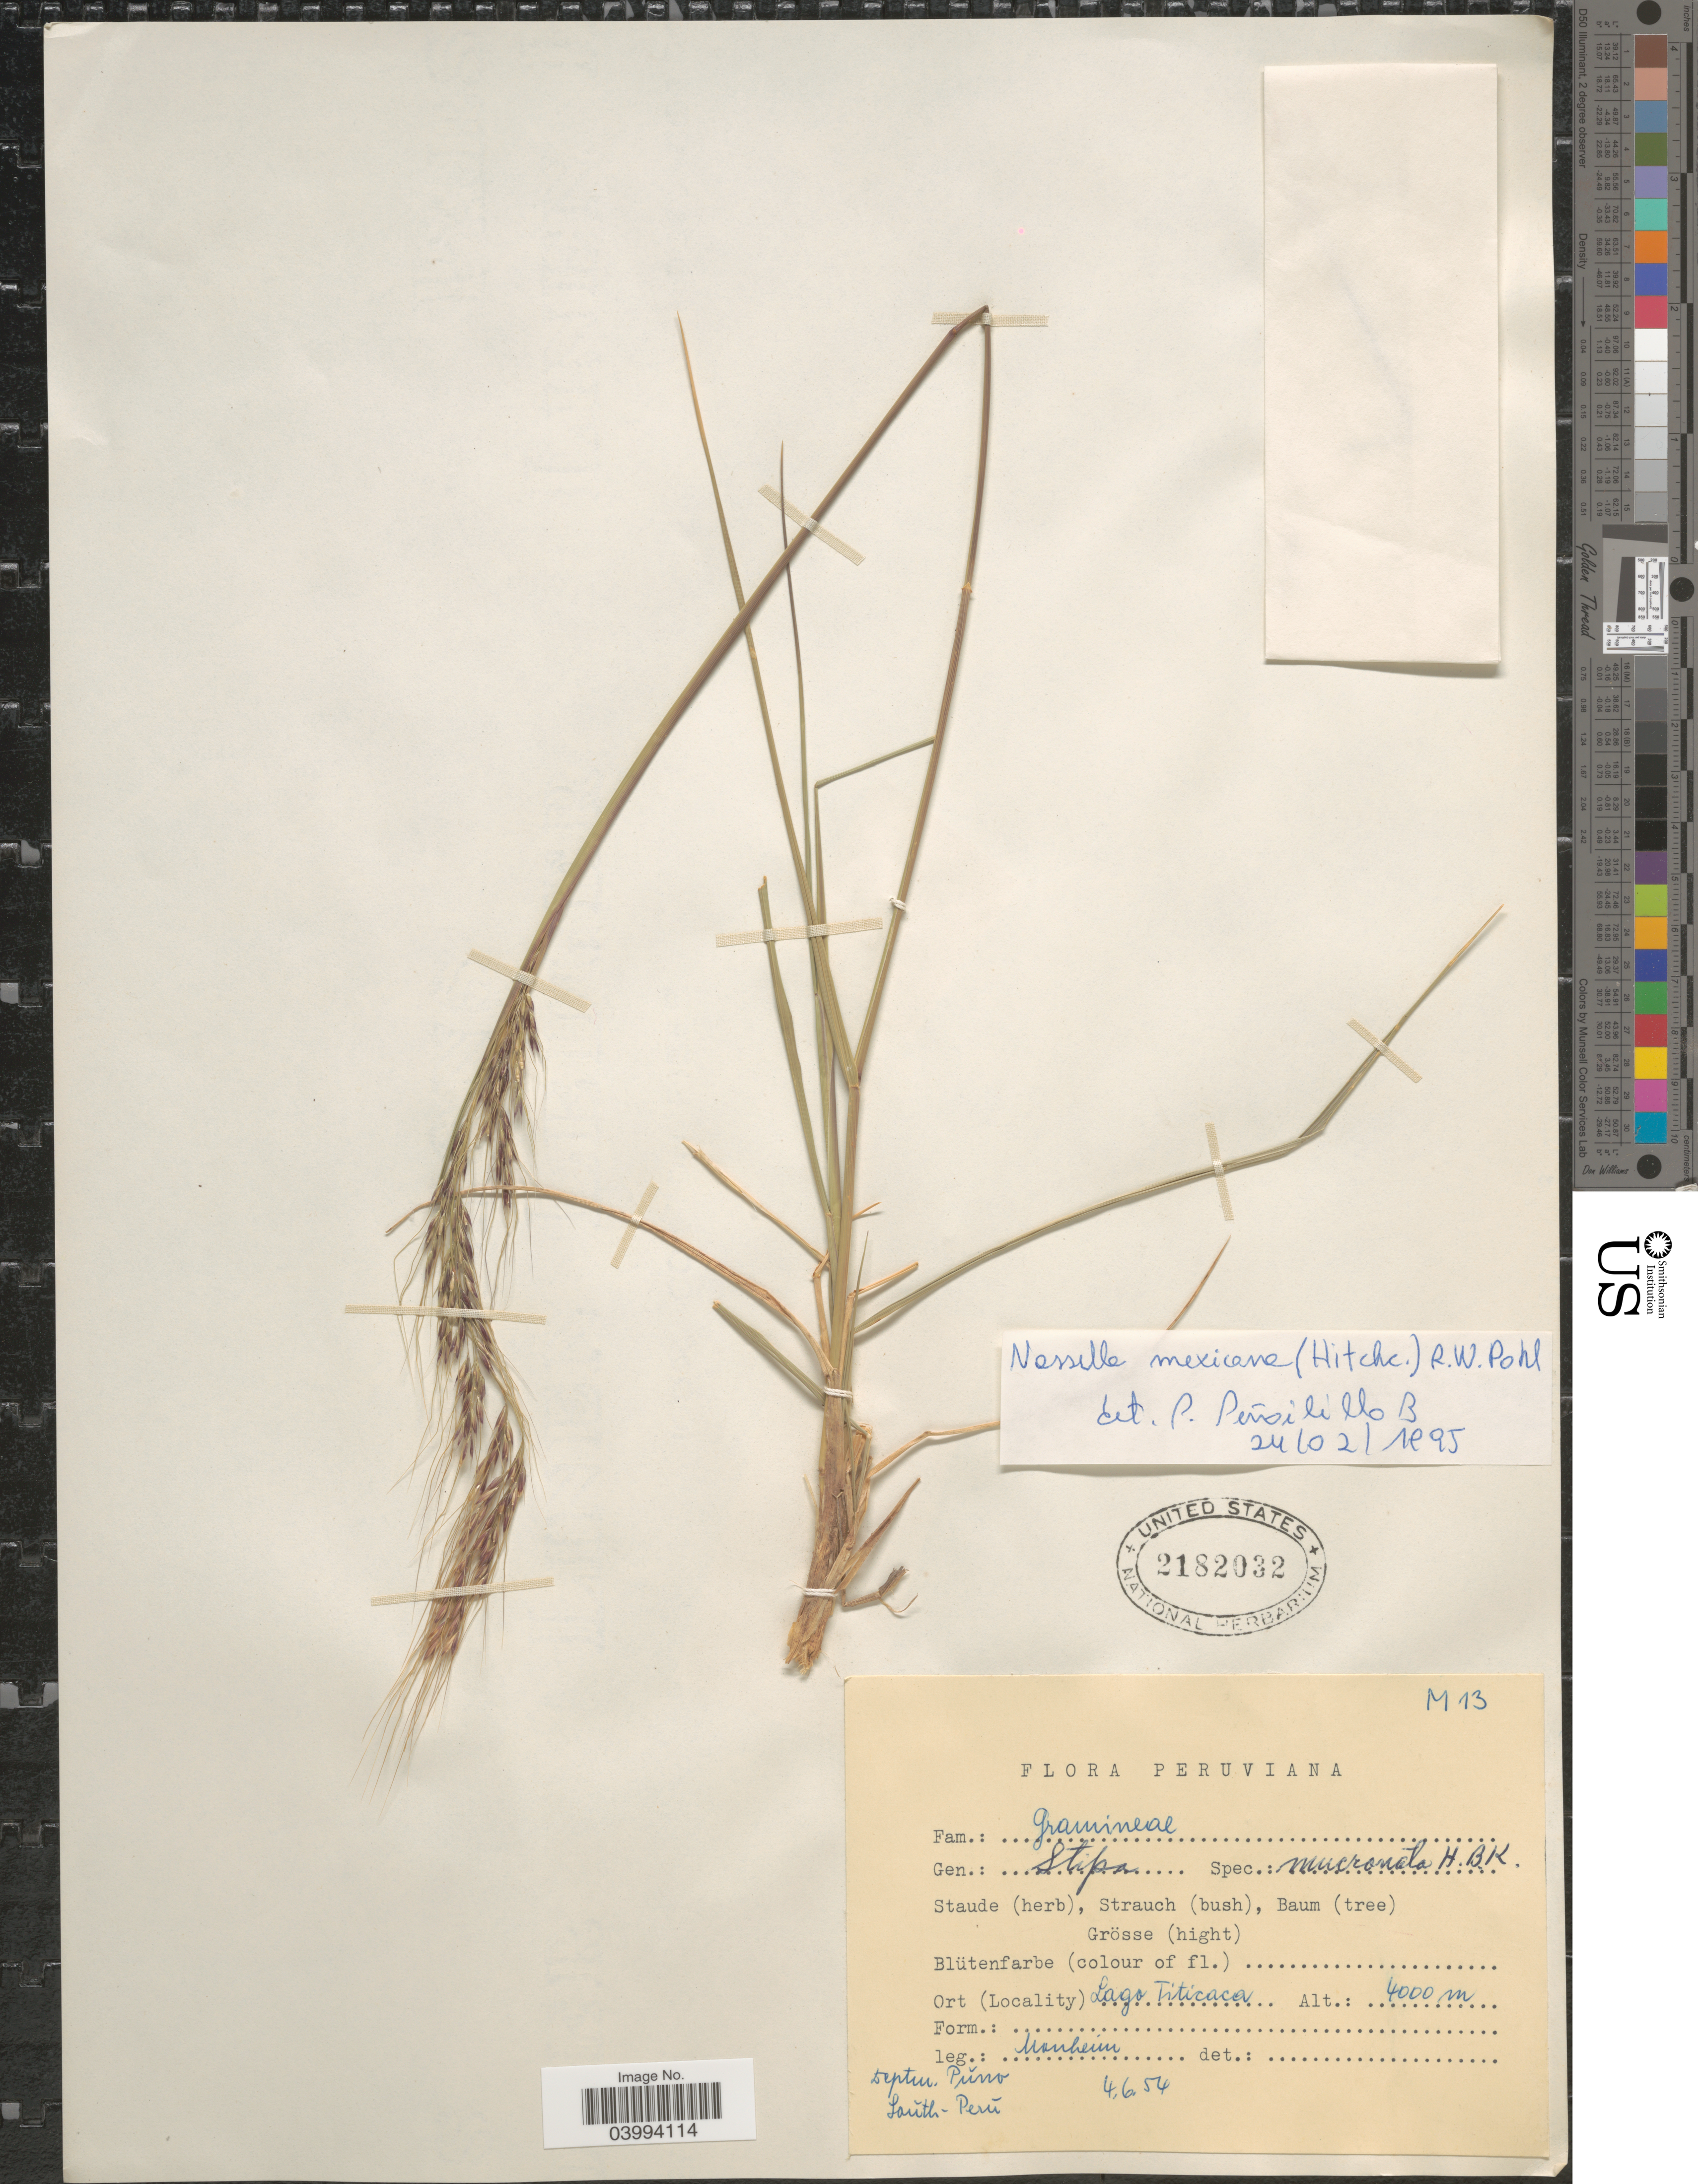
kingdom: Plantae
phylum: Tracheophyta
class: Liliopsida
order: Poales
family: Poaceae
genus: Nassella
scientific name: Nassella mexicana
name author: (Hitchc.) R.W. Pohl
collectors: Manheim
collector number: M13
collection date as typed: Transcribed d/m/y: 4/6/54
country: Peru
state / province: Puno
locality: Lago Titicaca. Deptm. Puno. South-Peru.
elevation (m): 4000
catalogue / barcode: US 2182032